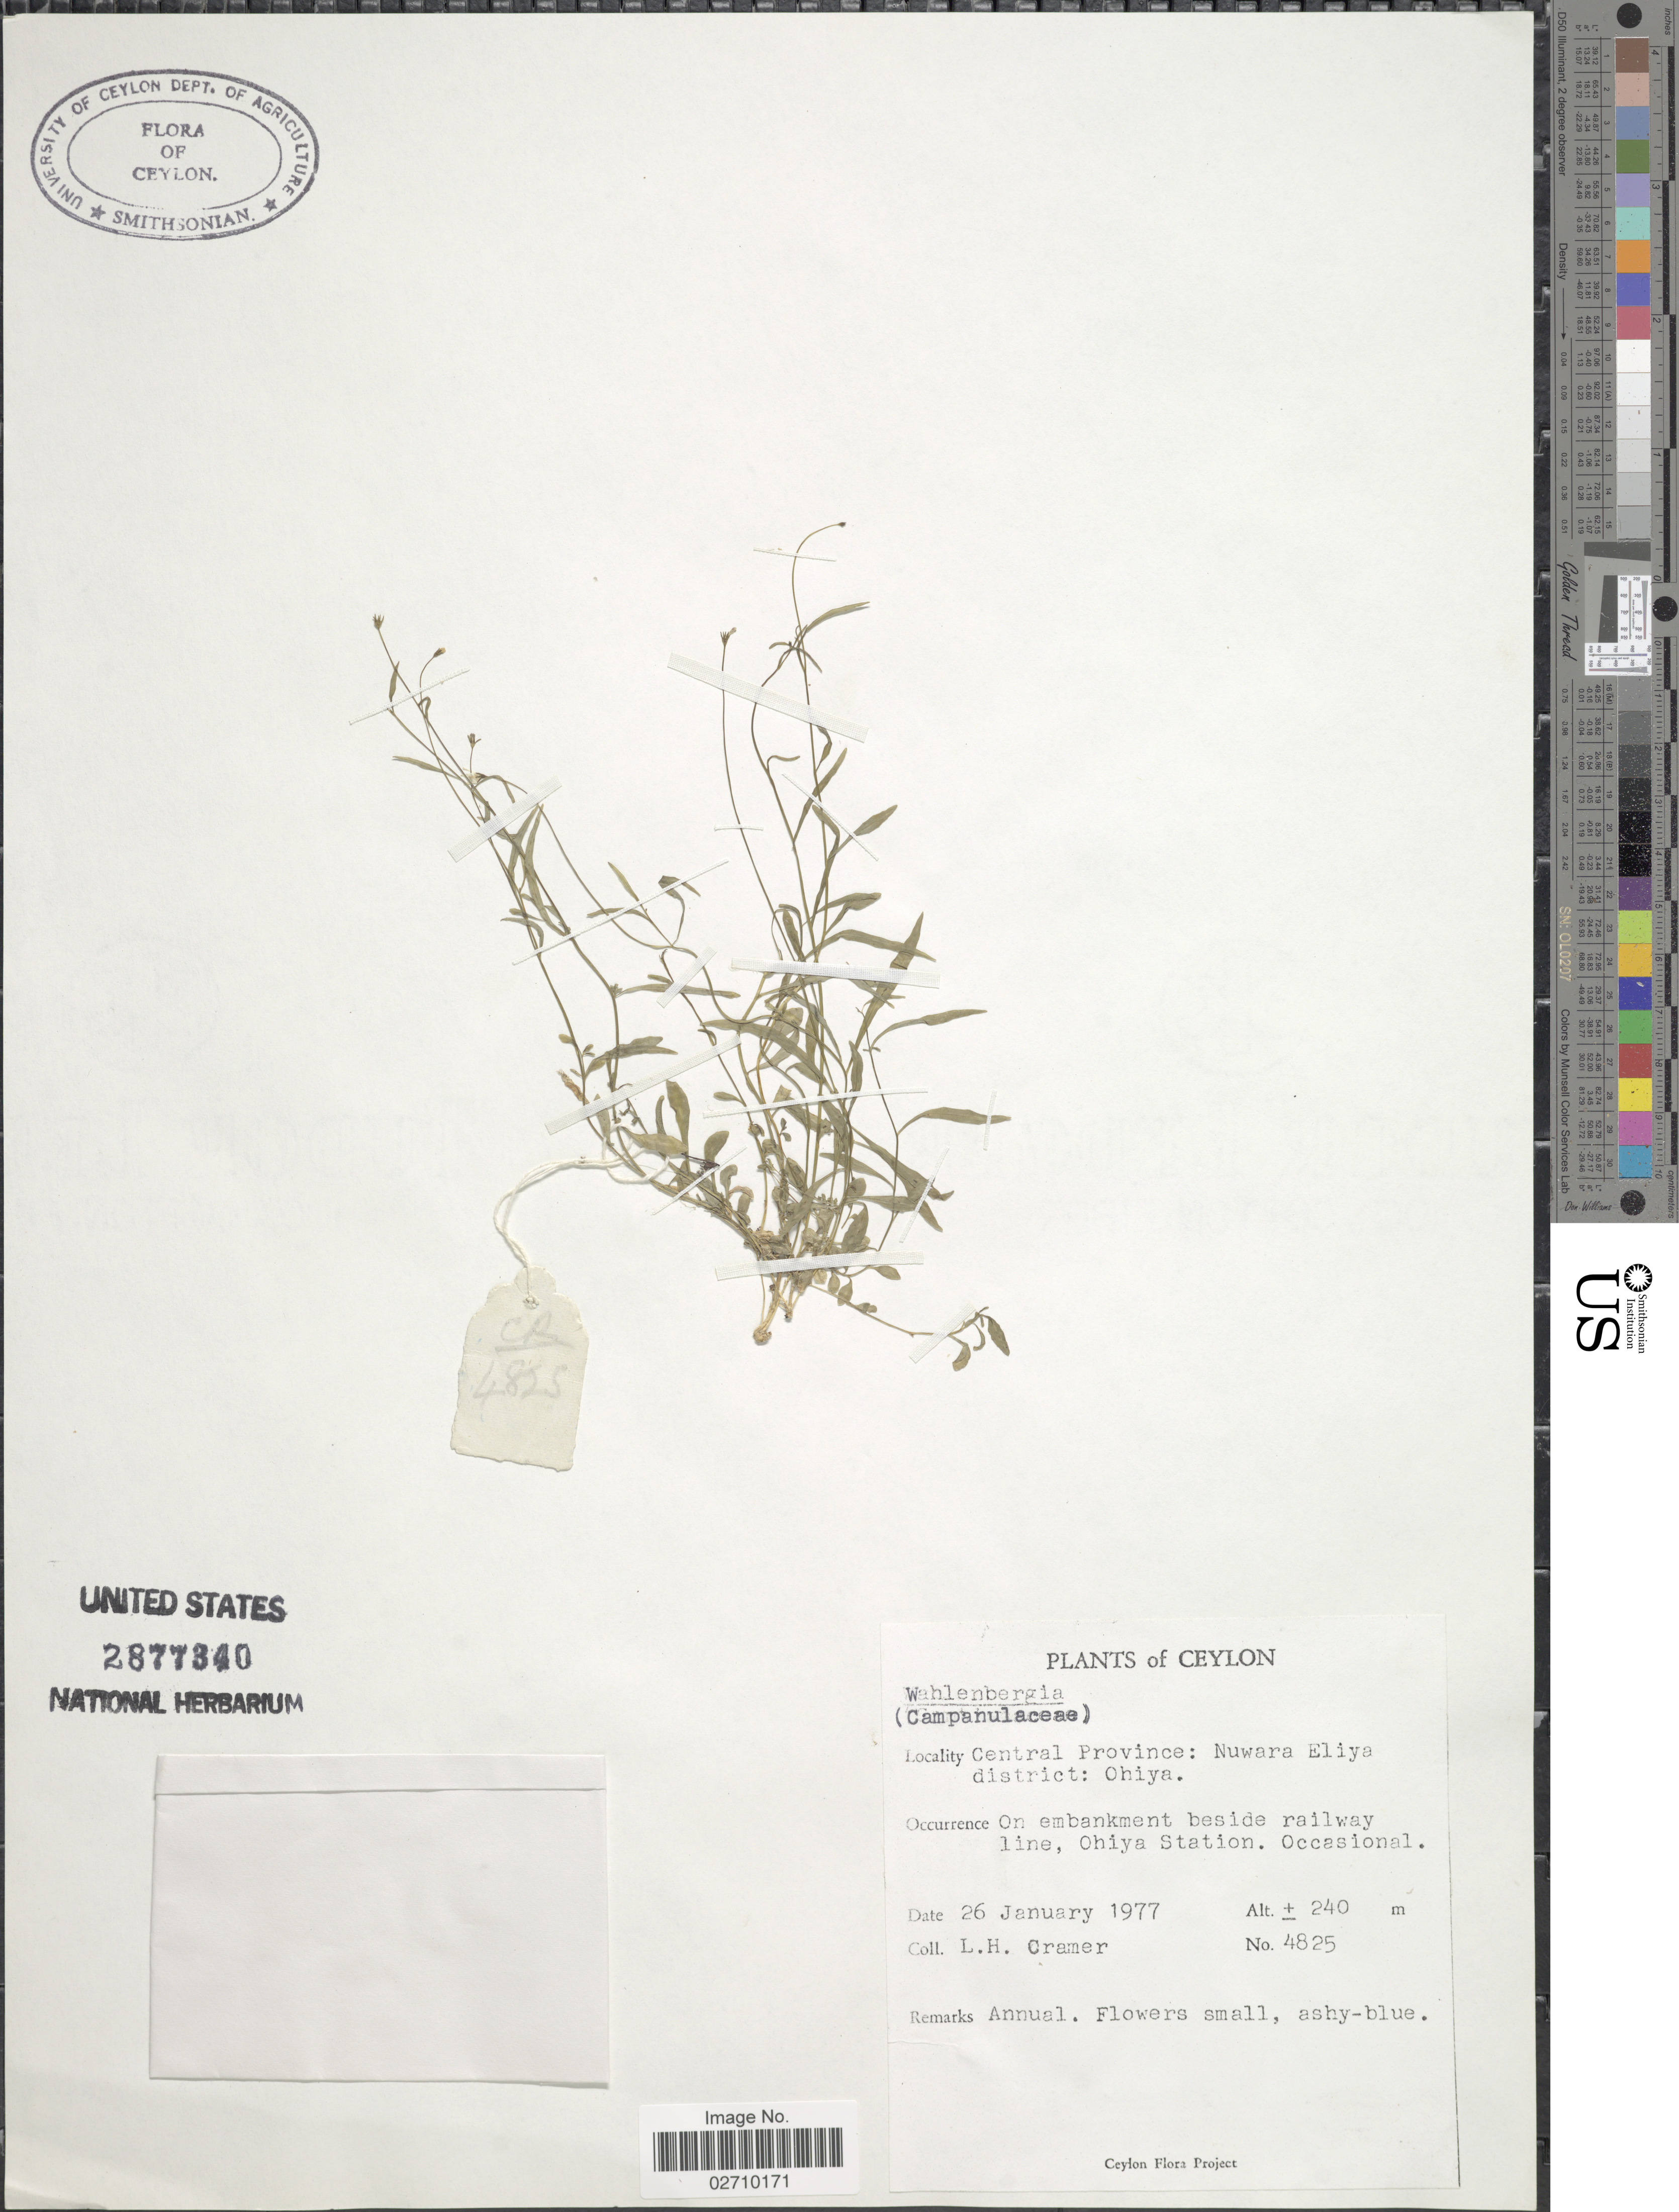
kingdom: Plantae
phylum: Tracheophyta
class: Magnoliopsida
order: Asterales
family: Campanulaceae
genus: Wahlenbergia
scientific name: Wahlenbergia sp.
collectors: L. H. Cramer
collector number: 4825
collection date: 1977-01-26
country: Sri Lanka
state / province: Central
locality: Ceylon. Nuwara Eliya district: Ohiya.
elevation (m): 240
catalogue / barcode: US 2877340